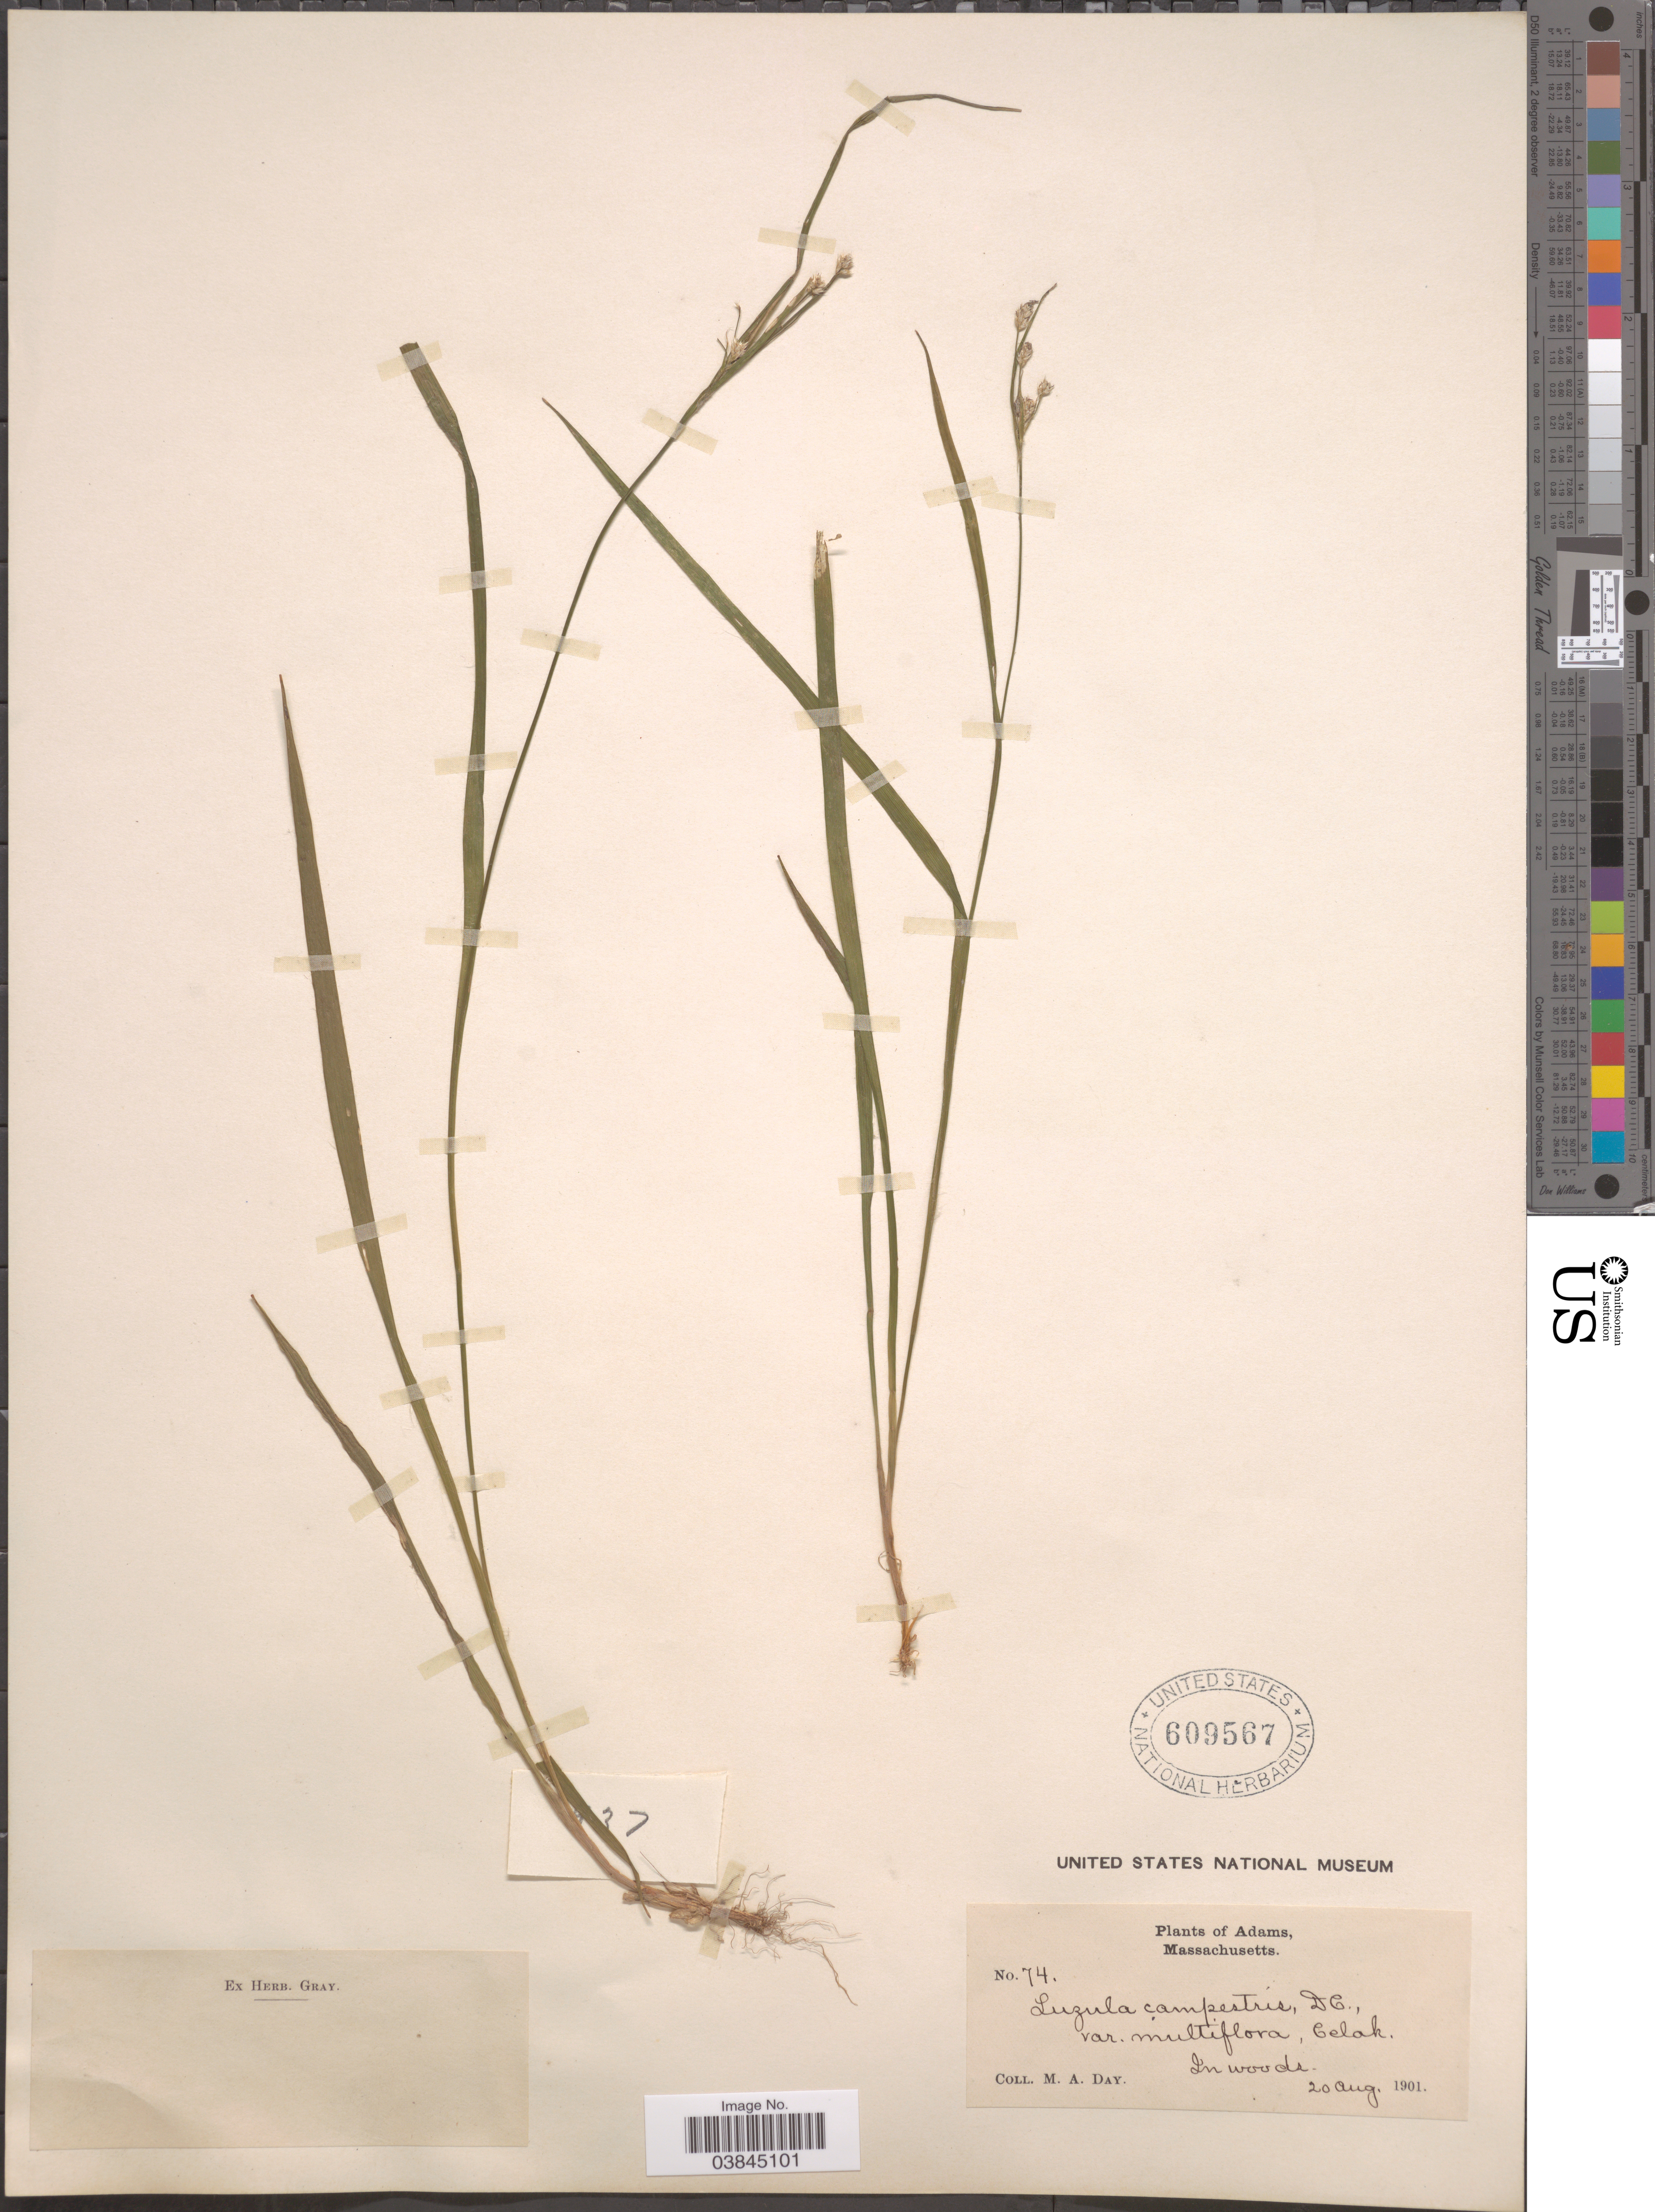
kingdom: Plantae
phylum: Tracheophyta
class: Liliopsida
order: Poales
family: Juncaceae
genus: Luzula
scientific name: Luzula campestris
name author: (L.) DC.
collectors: M. Day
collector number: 74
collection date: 1901-08-20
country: United States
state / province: Massachusetts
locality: Adams.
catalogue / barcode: US 609567